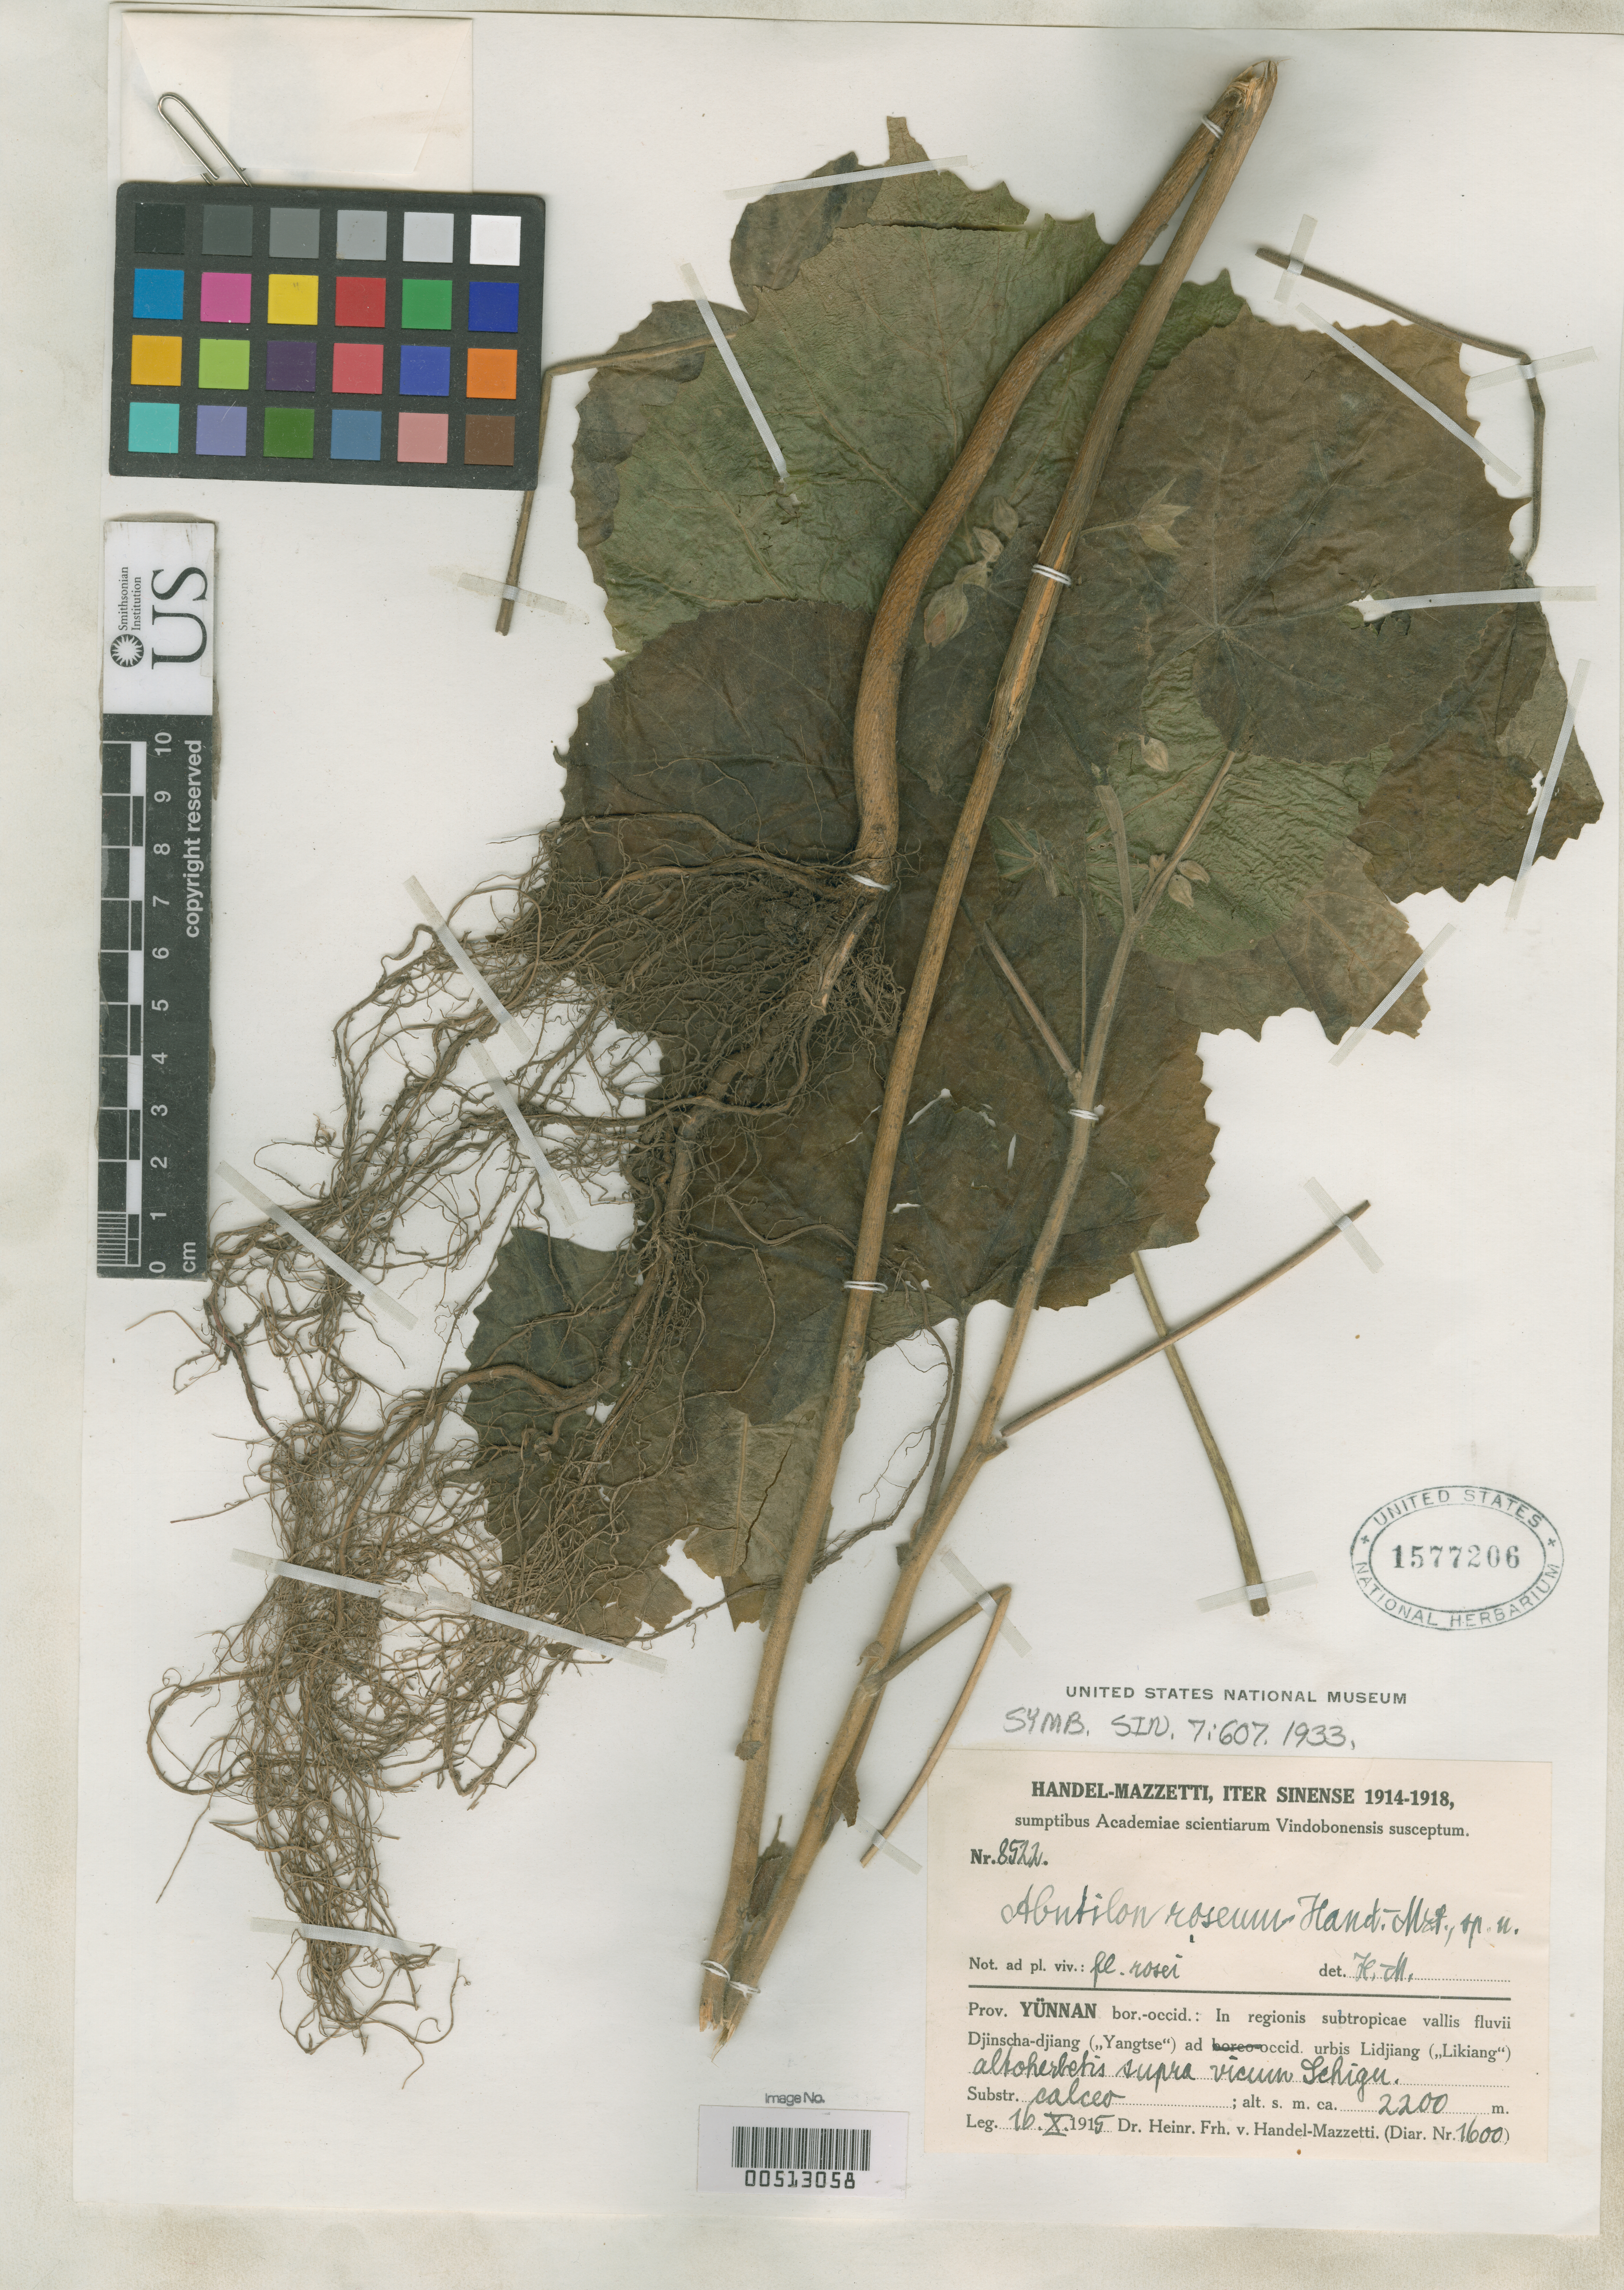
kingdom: Plantae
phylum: Tracheophyta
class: Magnoliopsida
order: Malvales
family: Malvaceae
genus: Abutilon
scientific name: Abutilon roseum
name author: Hand.-Mazz.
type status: Isotype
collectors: H. Handel-Mazzetti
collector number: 8522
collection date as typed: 16 Oct 1915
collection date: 1915-10-16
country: China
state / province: Yunnan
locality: Vallis fluvii Djinsha-Diiang (Yangtse) adurbis Lidjiang (Likiang), supra Vicum Schigu.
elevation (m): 2200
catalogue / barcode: US 1577206